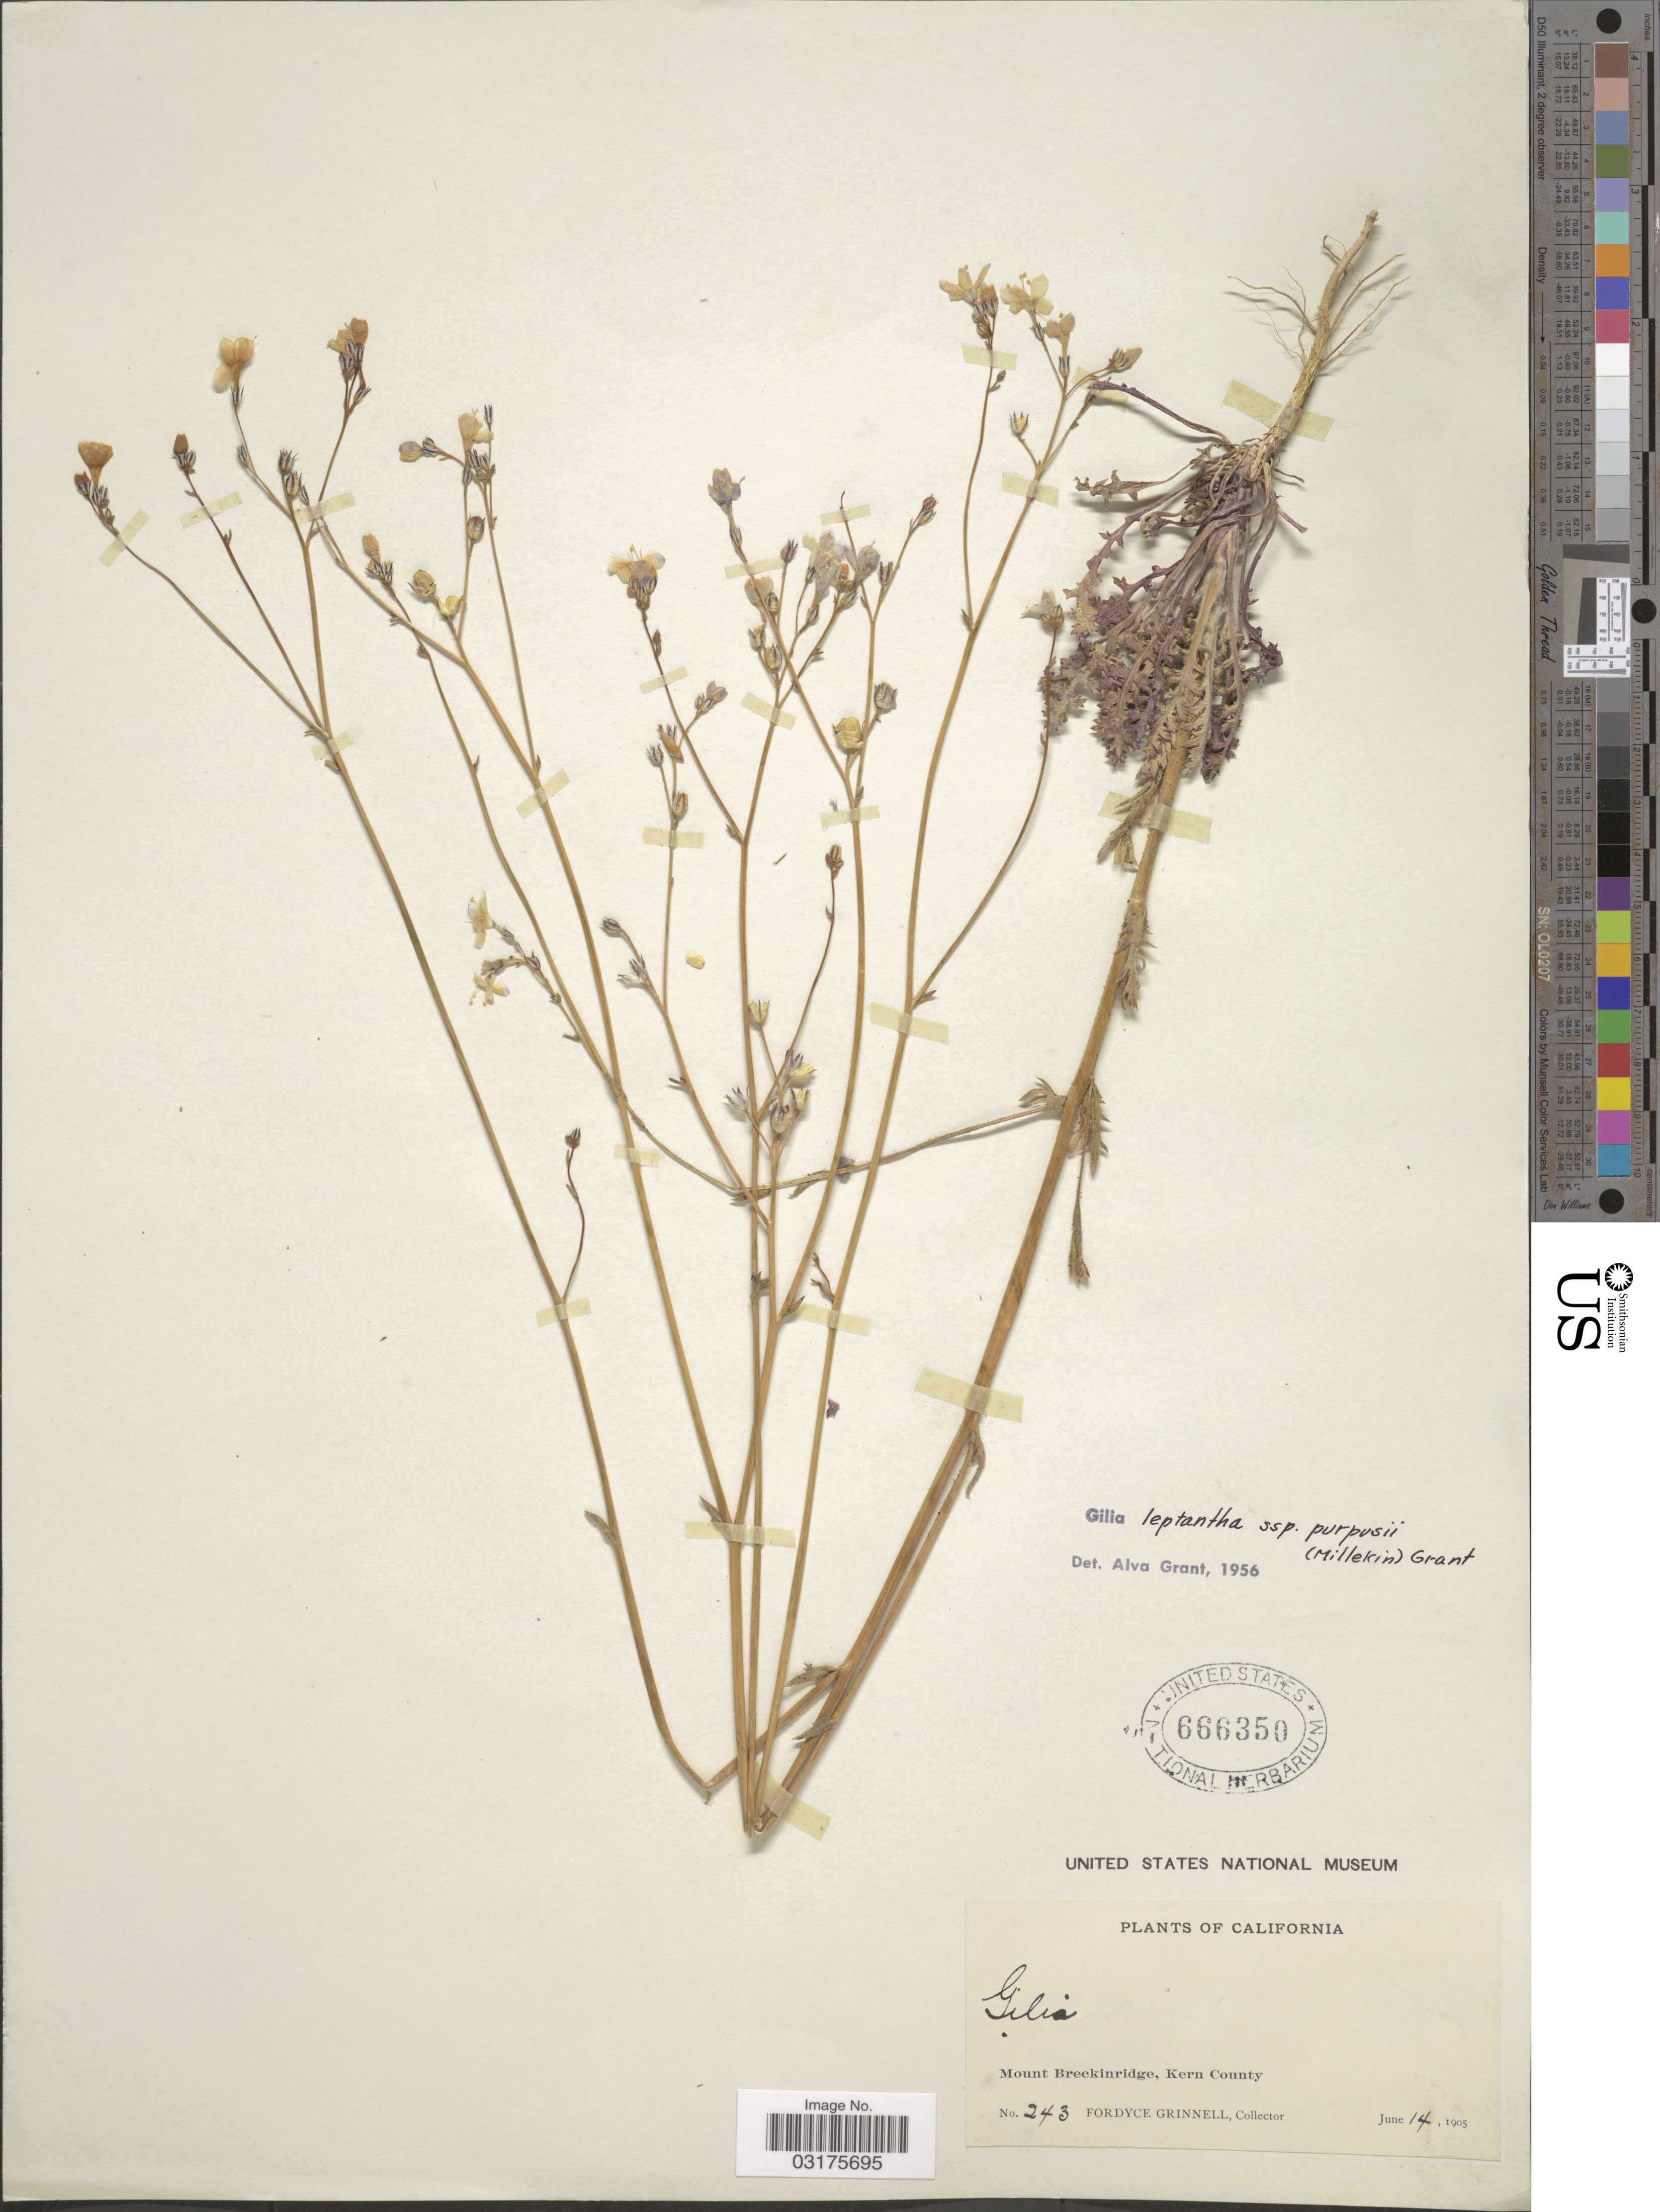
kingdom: Plantae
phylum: Tracheophyta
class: Magnoliopsida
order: Ericales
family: Polemoniaceae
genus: Gilia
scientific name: Gilia leptantha subsp. purpusii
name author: (Milliken) A.D. Grant & V.E. Grant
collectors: F. Grinnell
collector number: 243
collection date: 1905-06-14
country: United States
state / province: California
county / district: Kern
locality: Mount Breckinridge, Kern County.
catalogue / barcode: US 666350